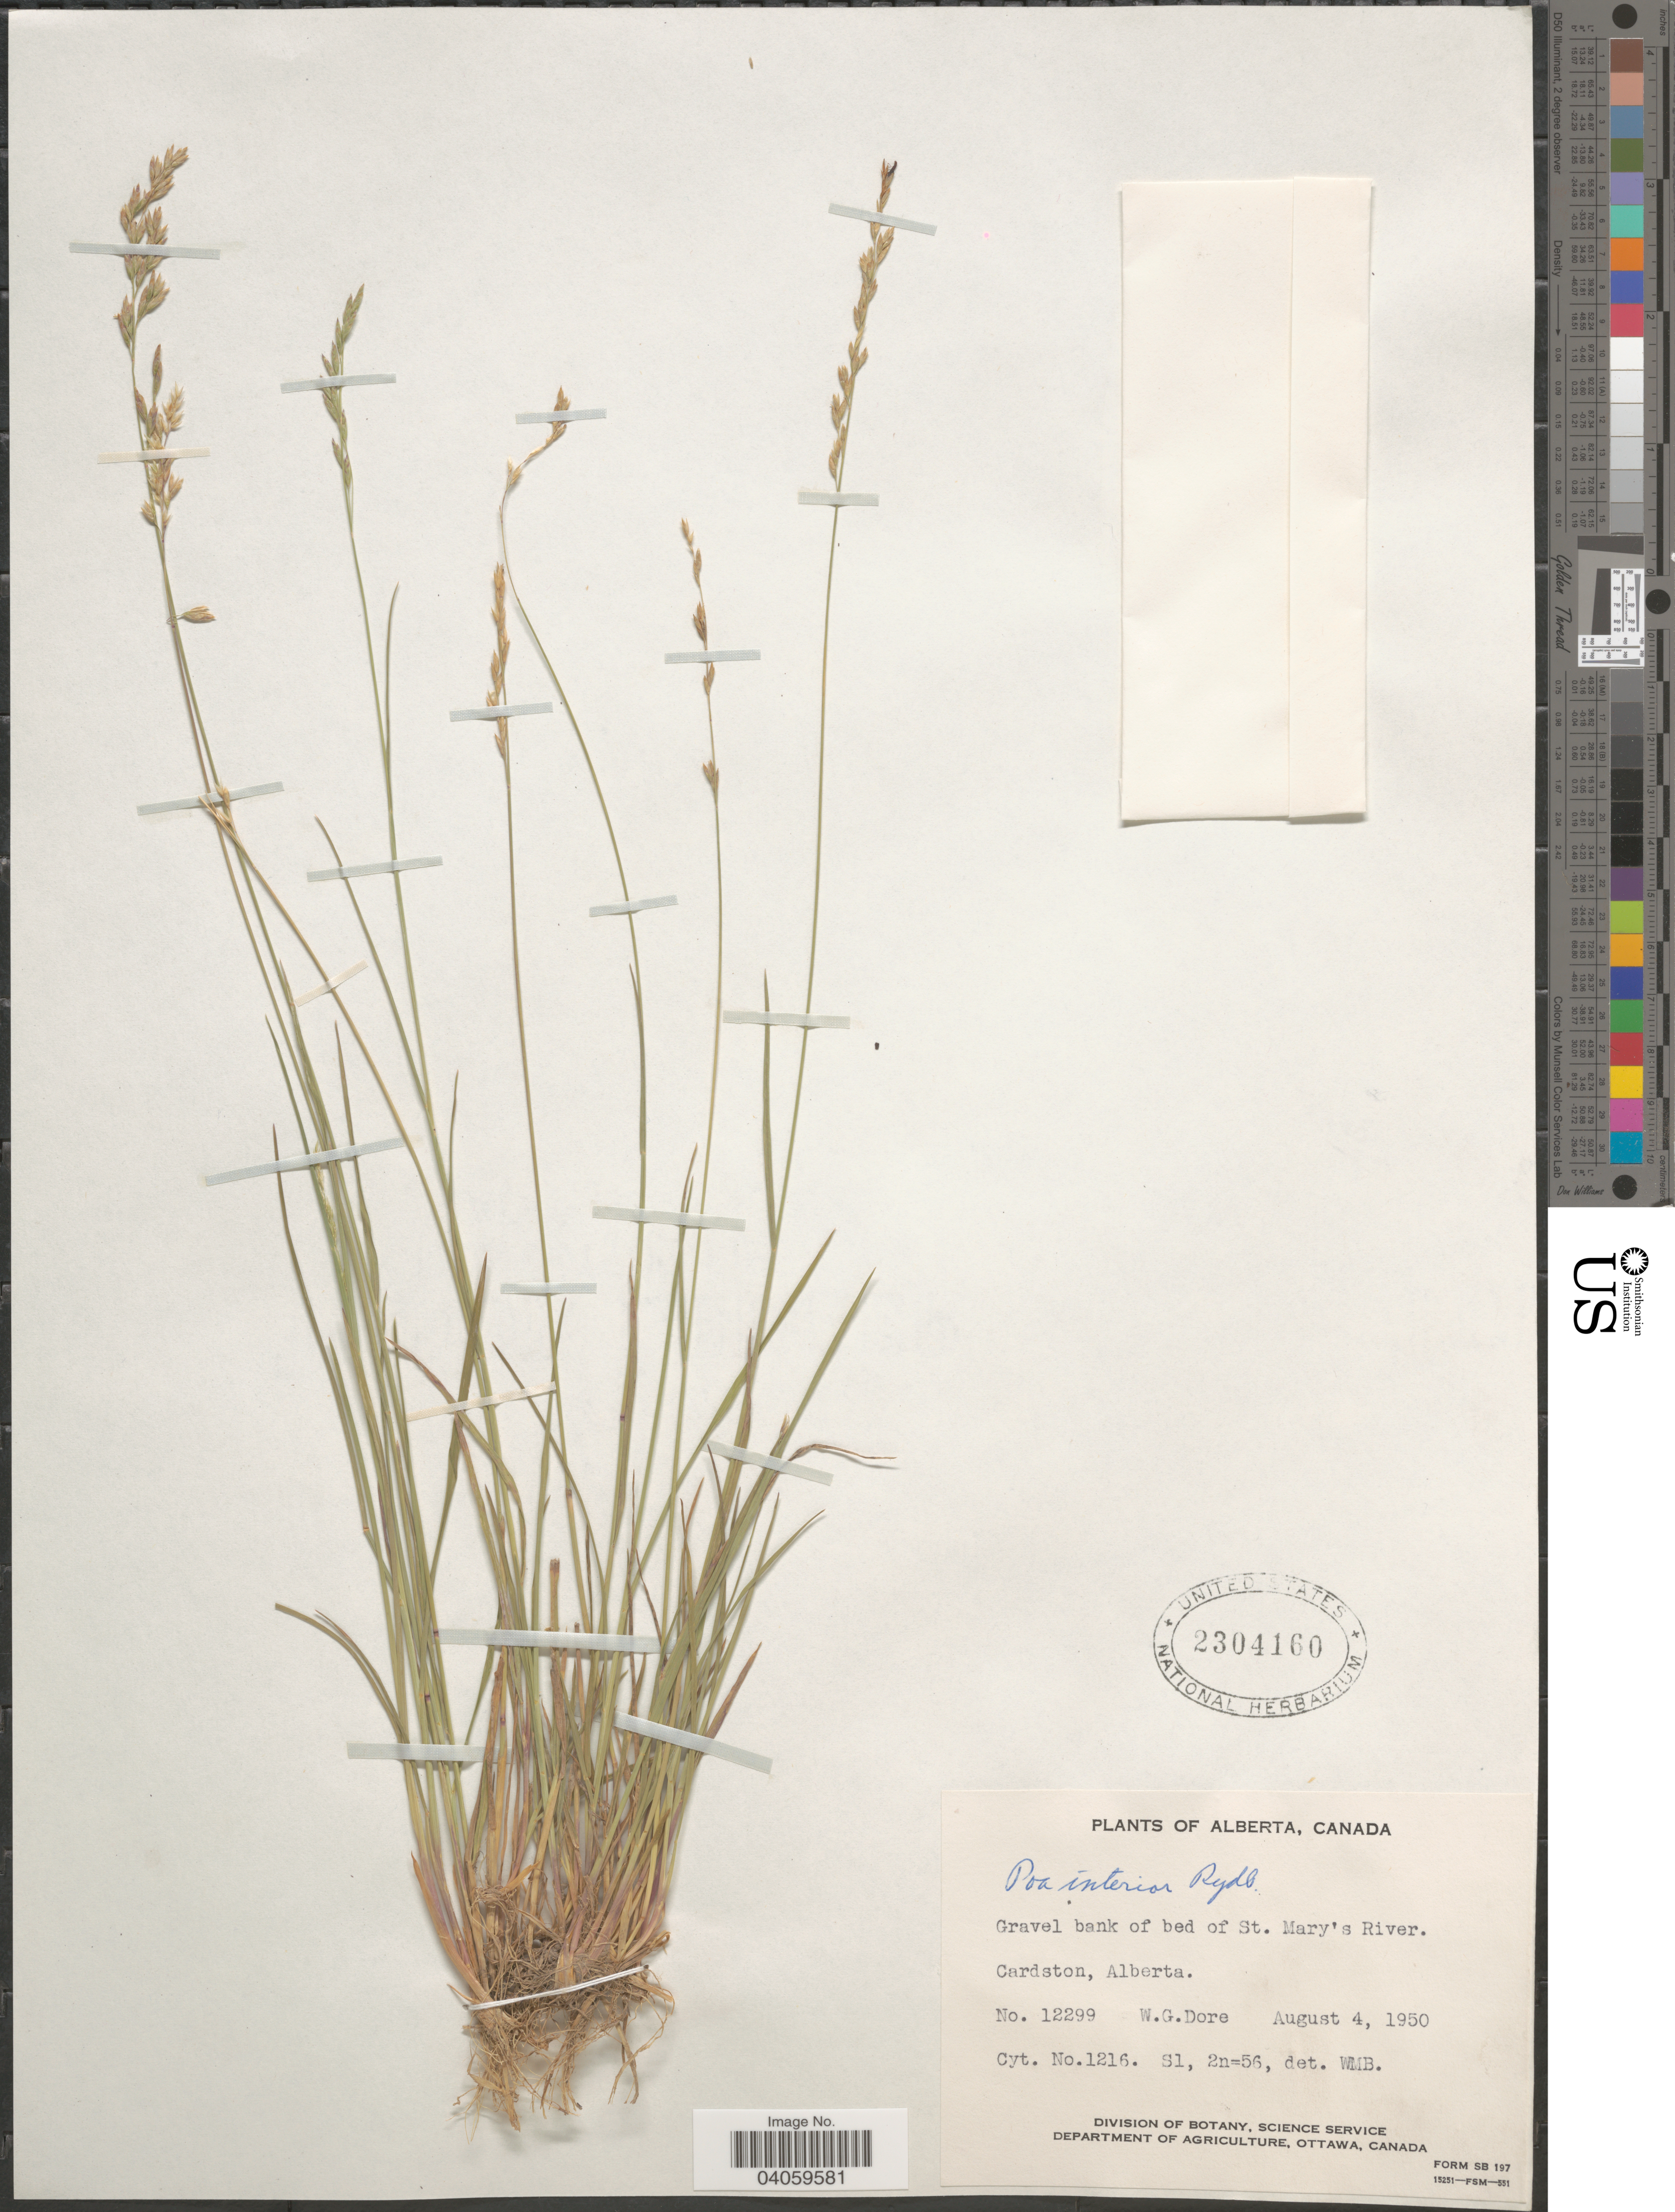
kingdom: Plantae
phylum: Tracheophyta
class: Liliopsida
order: Poales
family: Poaceae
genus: Poa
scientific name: Poa interior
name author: Rydb.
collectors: W. Dore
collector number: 12299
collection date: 1950-08-04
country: Canada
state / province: Alberta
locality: Gravel bank of bed of St. Mary's River. Cardston.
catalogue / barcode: US 2304160